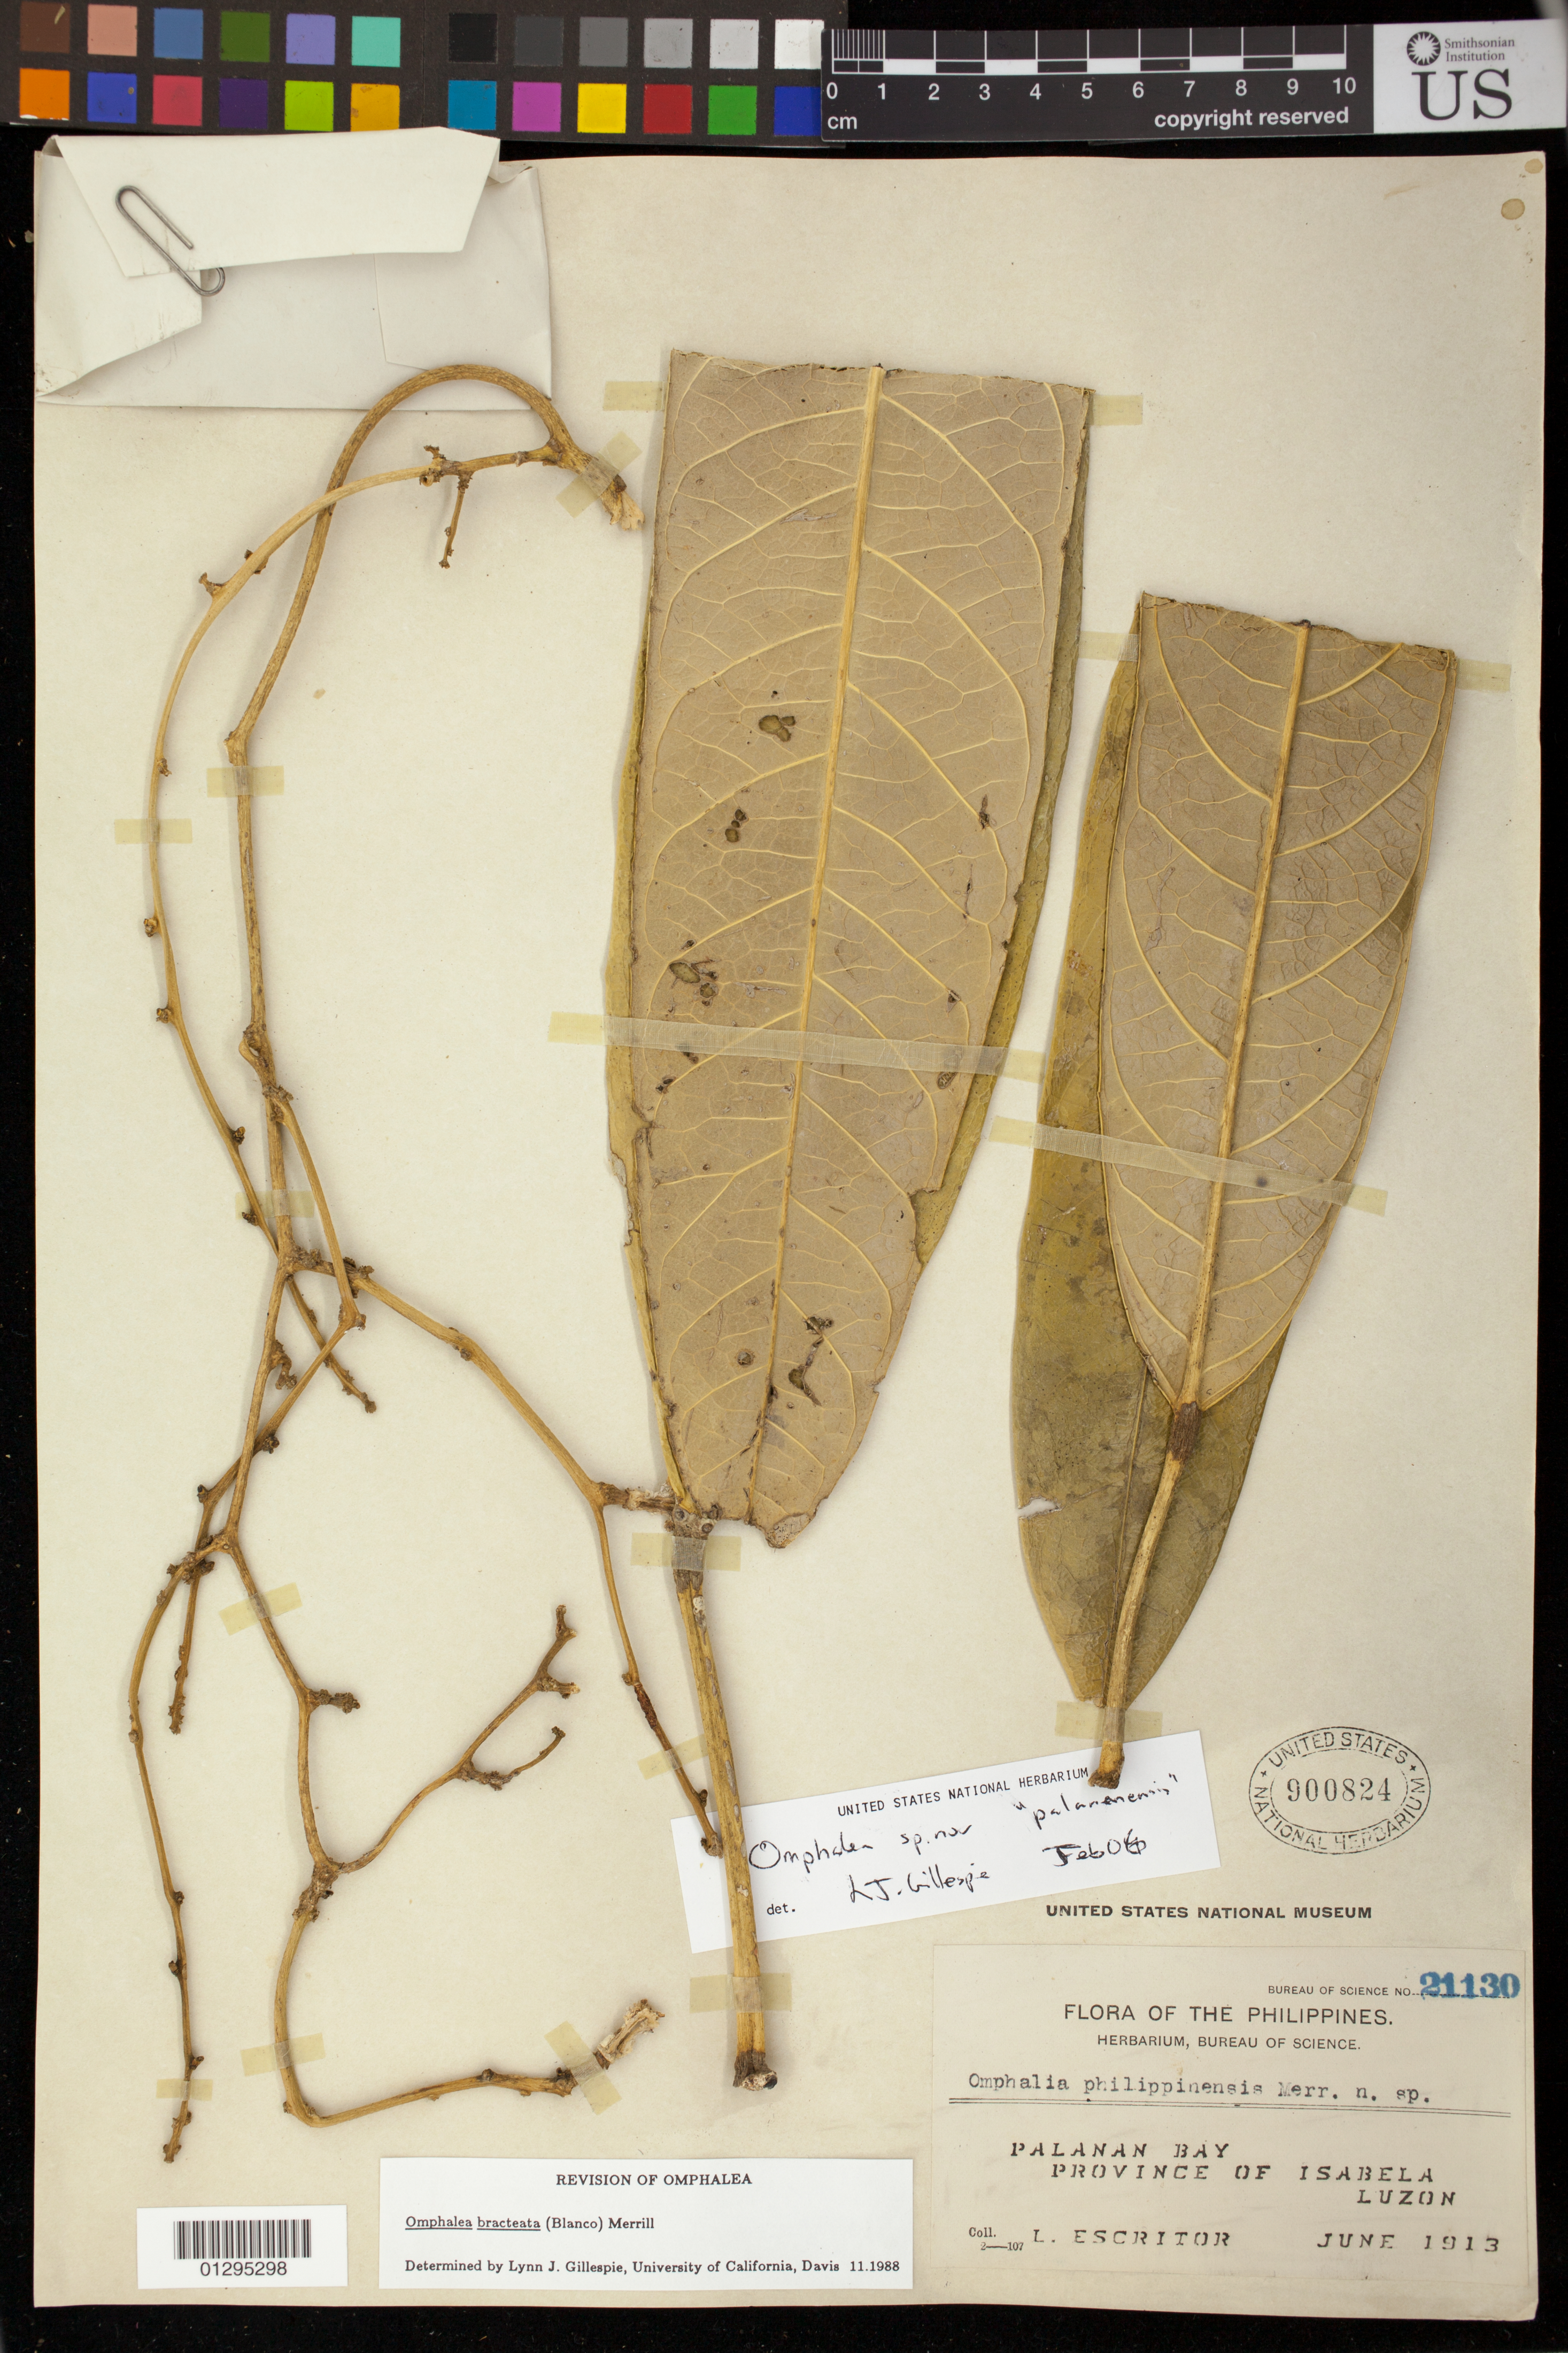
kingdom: Plantae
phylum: Tracheophyta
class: Magnoliopsida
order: Malpighiales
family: Euphorbiaceae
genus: Omphalea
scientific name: Omphalea sp.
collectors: L. Escritor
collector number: Bur. Sci. 21130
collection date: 1913-06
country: Philippines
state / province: Cagayan Valley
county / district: Isabela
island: Luzon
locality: Palanan Bay, Province of Isabela, Luzon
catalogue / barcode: US 900824